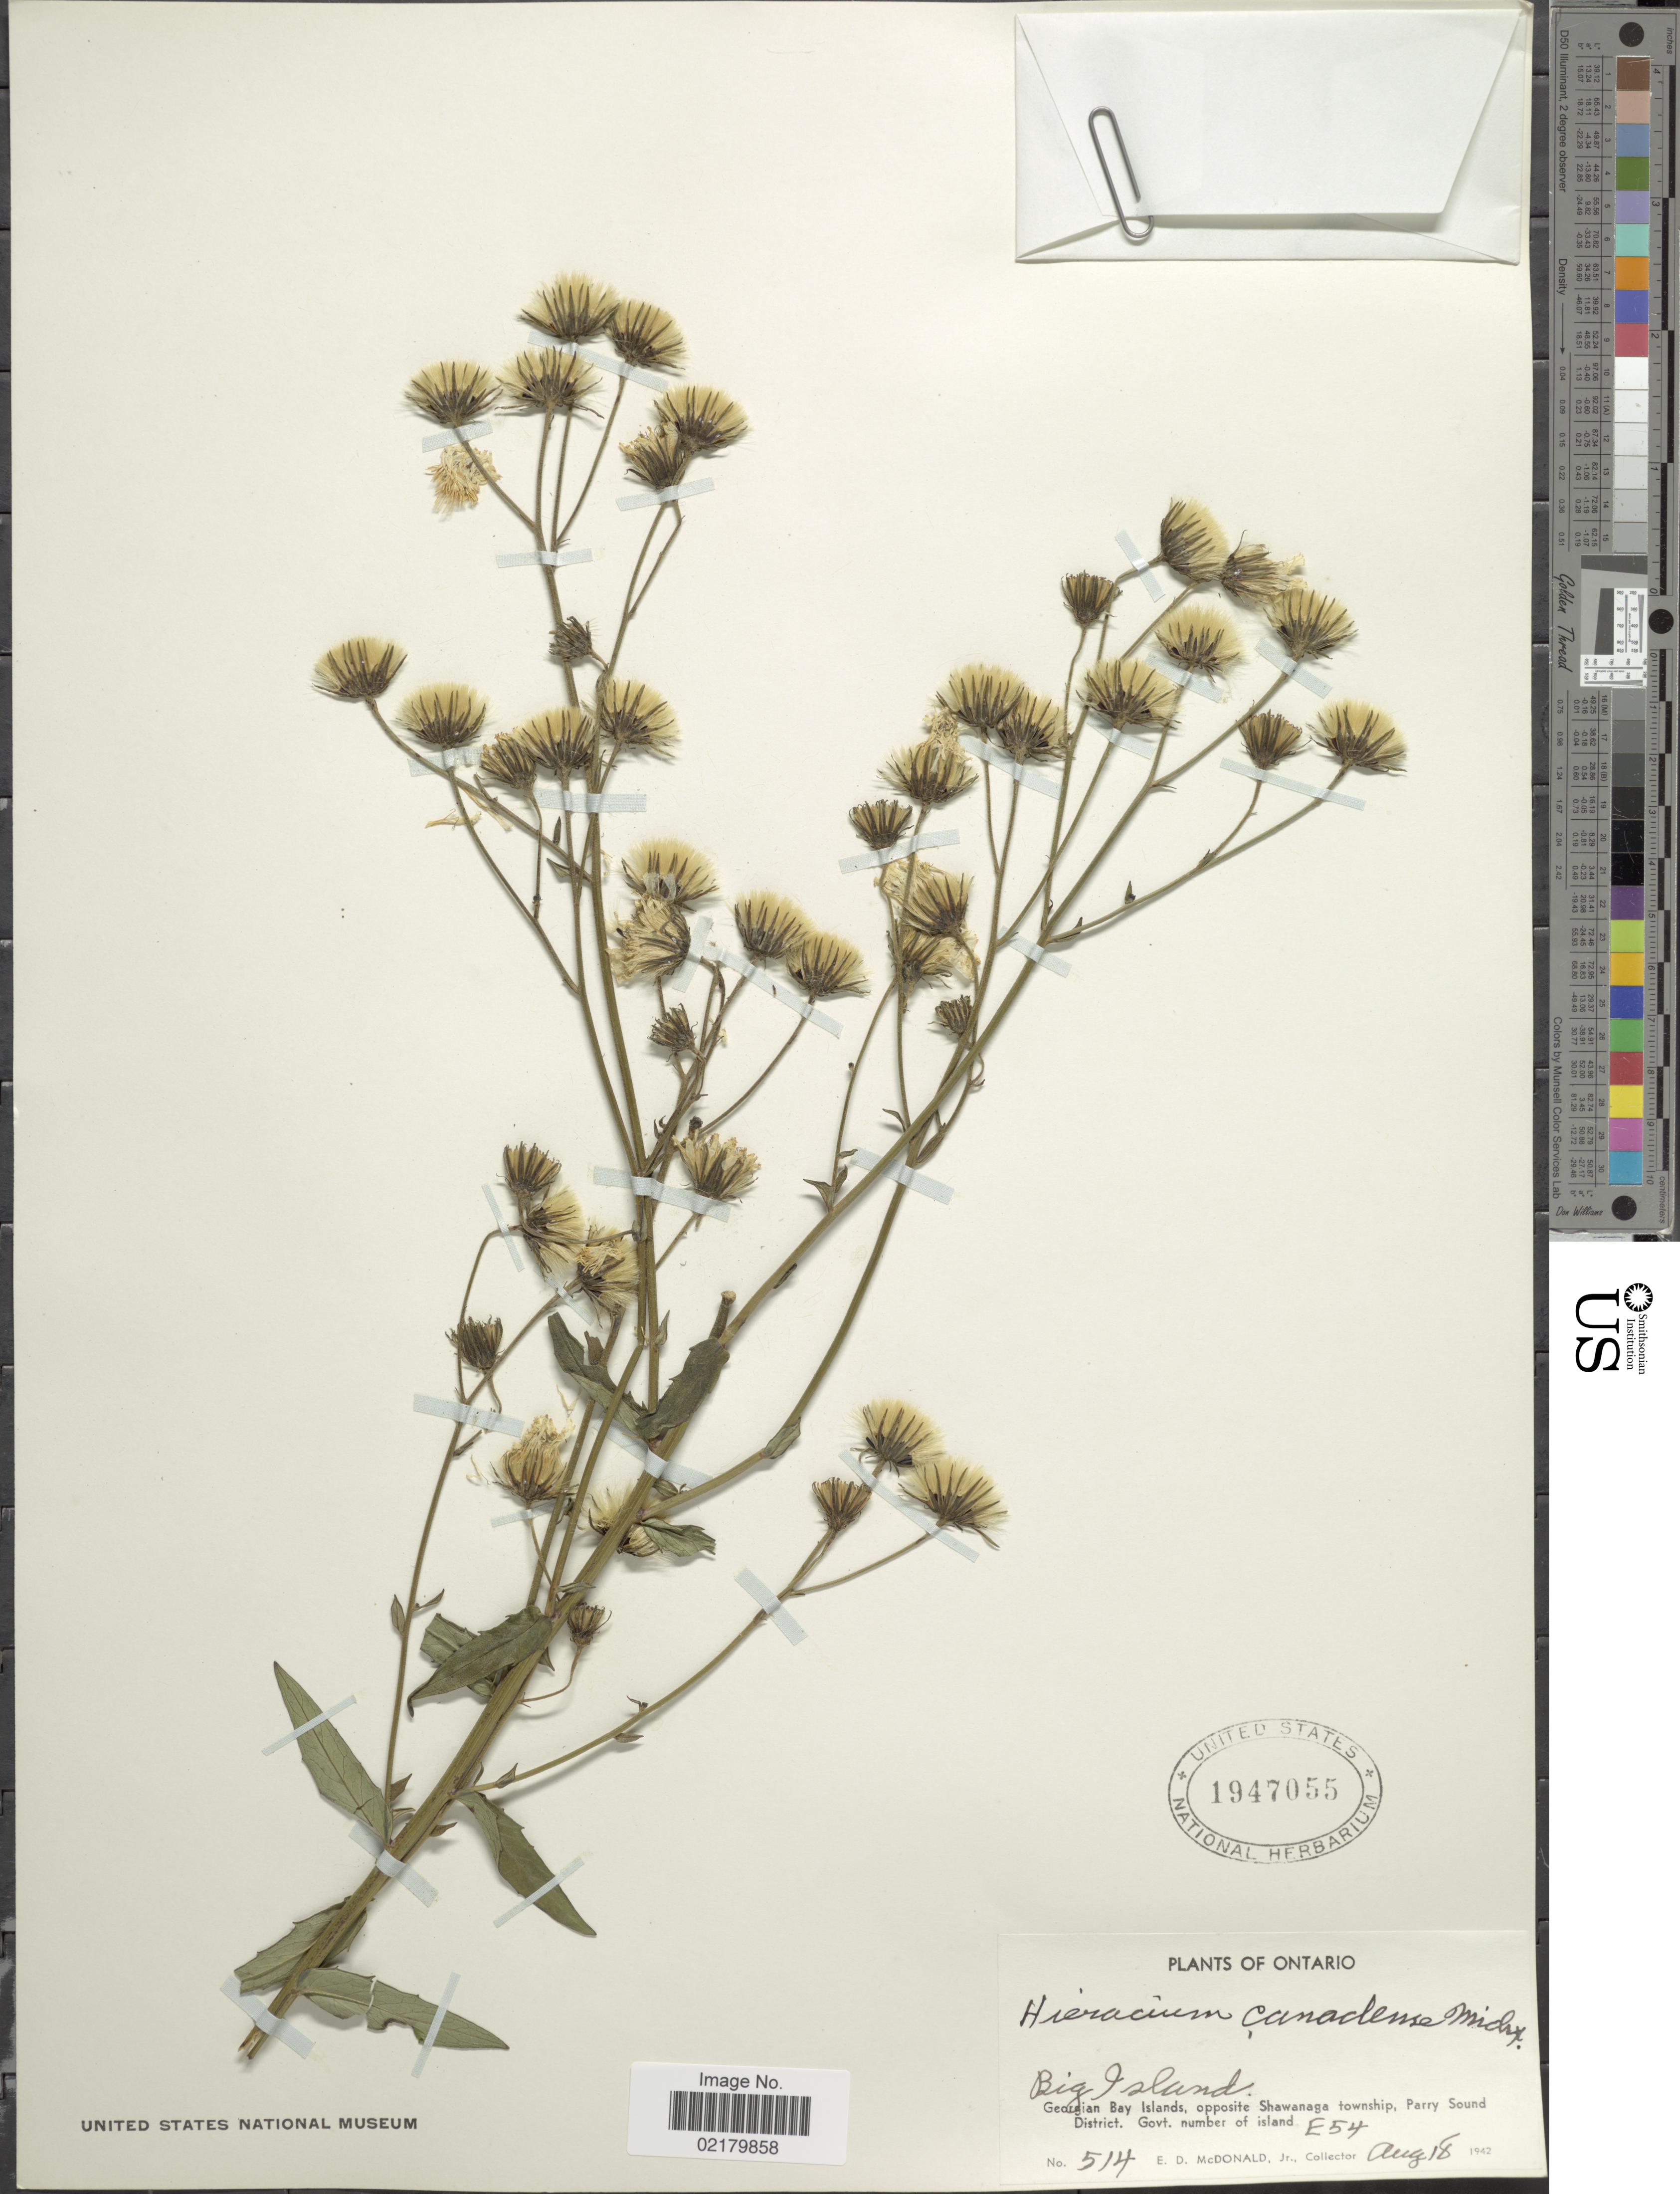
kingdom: Plantae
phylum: Tracheophyta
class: Magnoliopsida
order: Asterales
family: Asteraceae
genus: Hieracium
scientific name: Hieracium canadense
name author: Michx.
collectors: E. D. McDonald Jr.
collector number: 514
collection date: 1942-08-18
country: Canada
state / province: Ontario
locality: Big Island, Georgian Bay Islands, opposite Shawanaga township, Parry Sound District. Govt. number of island E54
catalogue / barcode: US 1947055